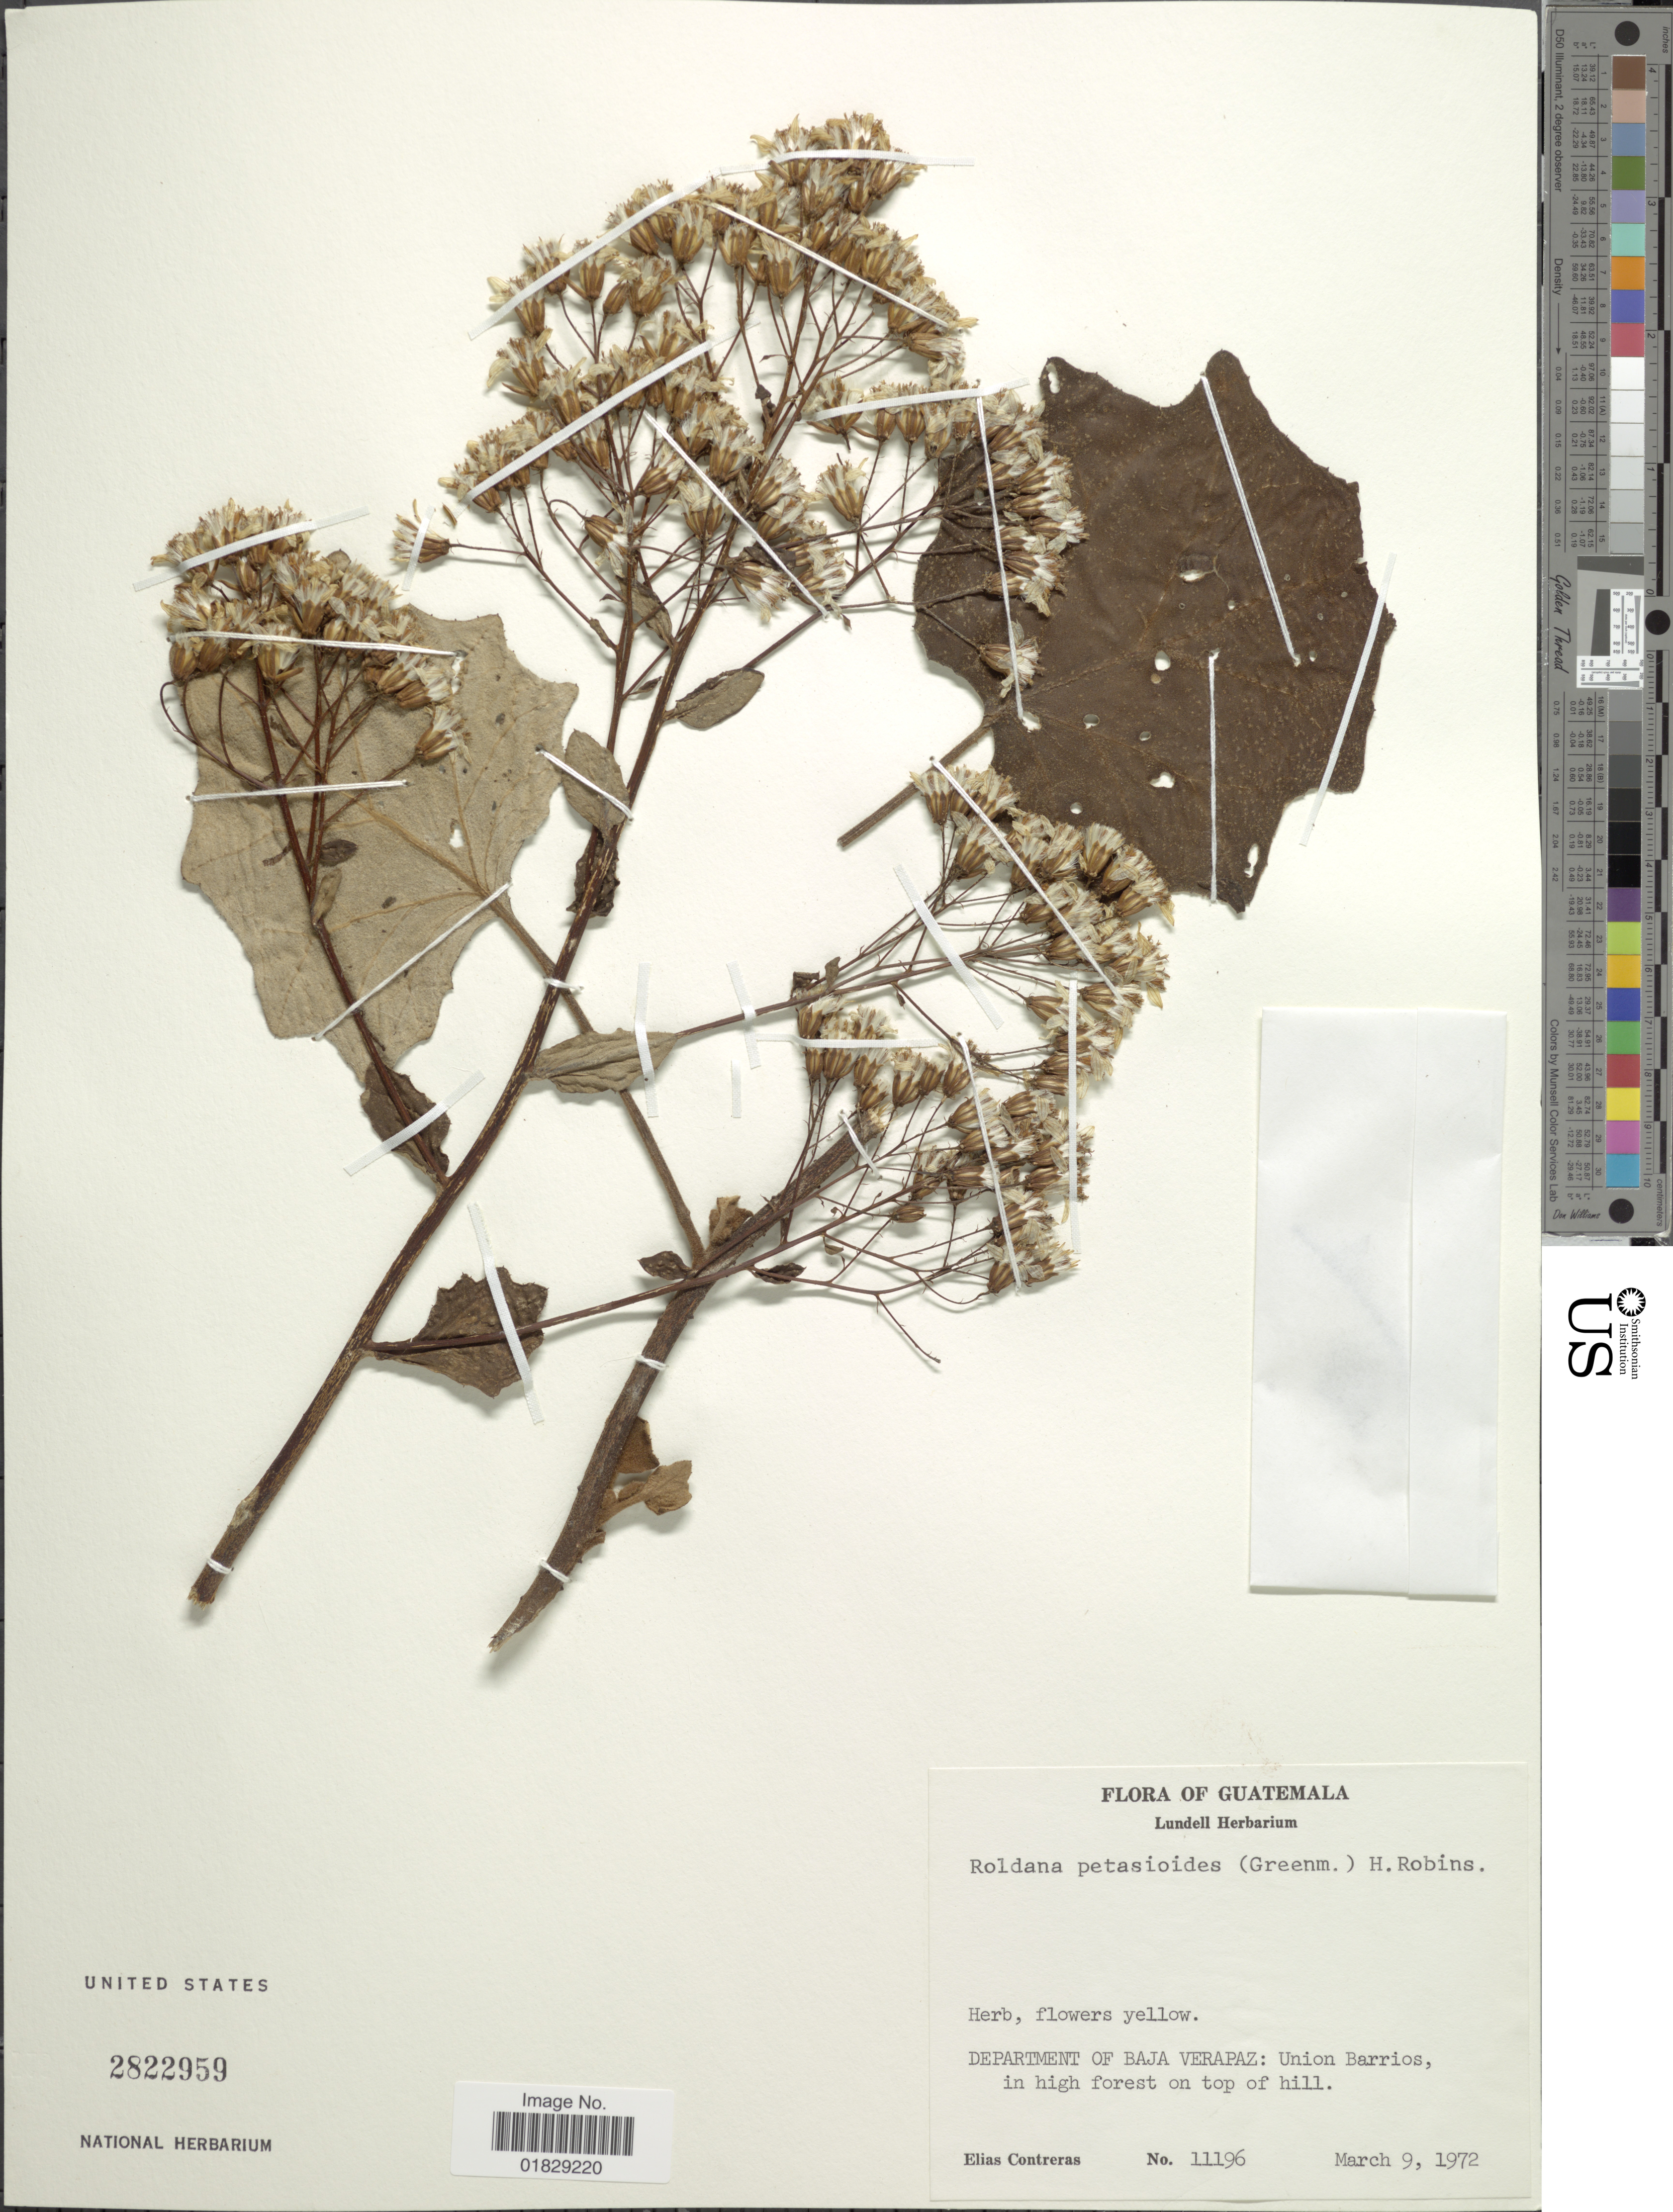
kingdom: Plantae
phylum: Tracheophyta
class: Magnoliopsida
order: Asterales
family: Asteraceae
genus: Roldana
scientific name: Roldana petasitis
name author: (Sims) H. Rob. & Brettell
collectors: E. Contreras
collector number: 11196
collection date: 1972-03-09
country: Guatemala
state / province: Baja Verapaz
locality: Department of Baja Verapaz: Union Barrios, in high forest on top of hill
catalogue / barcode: US 2822959